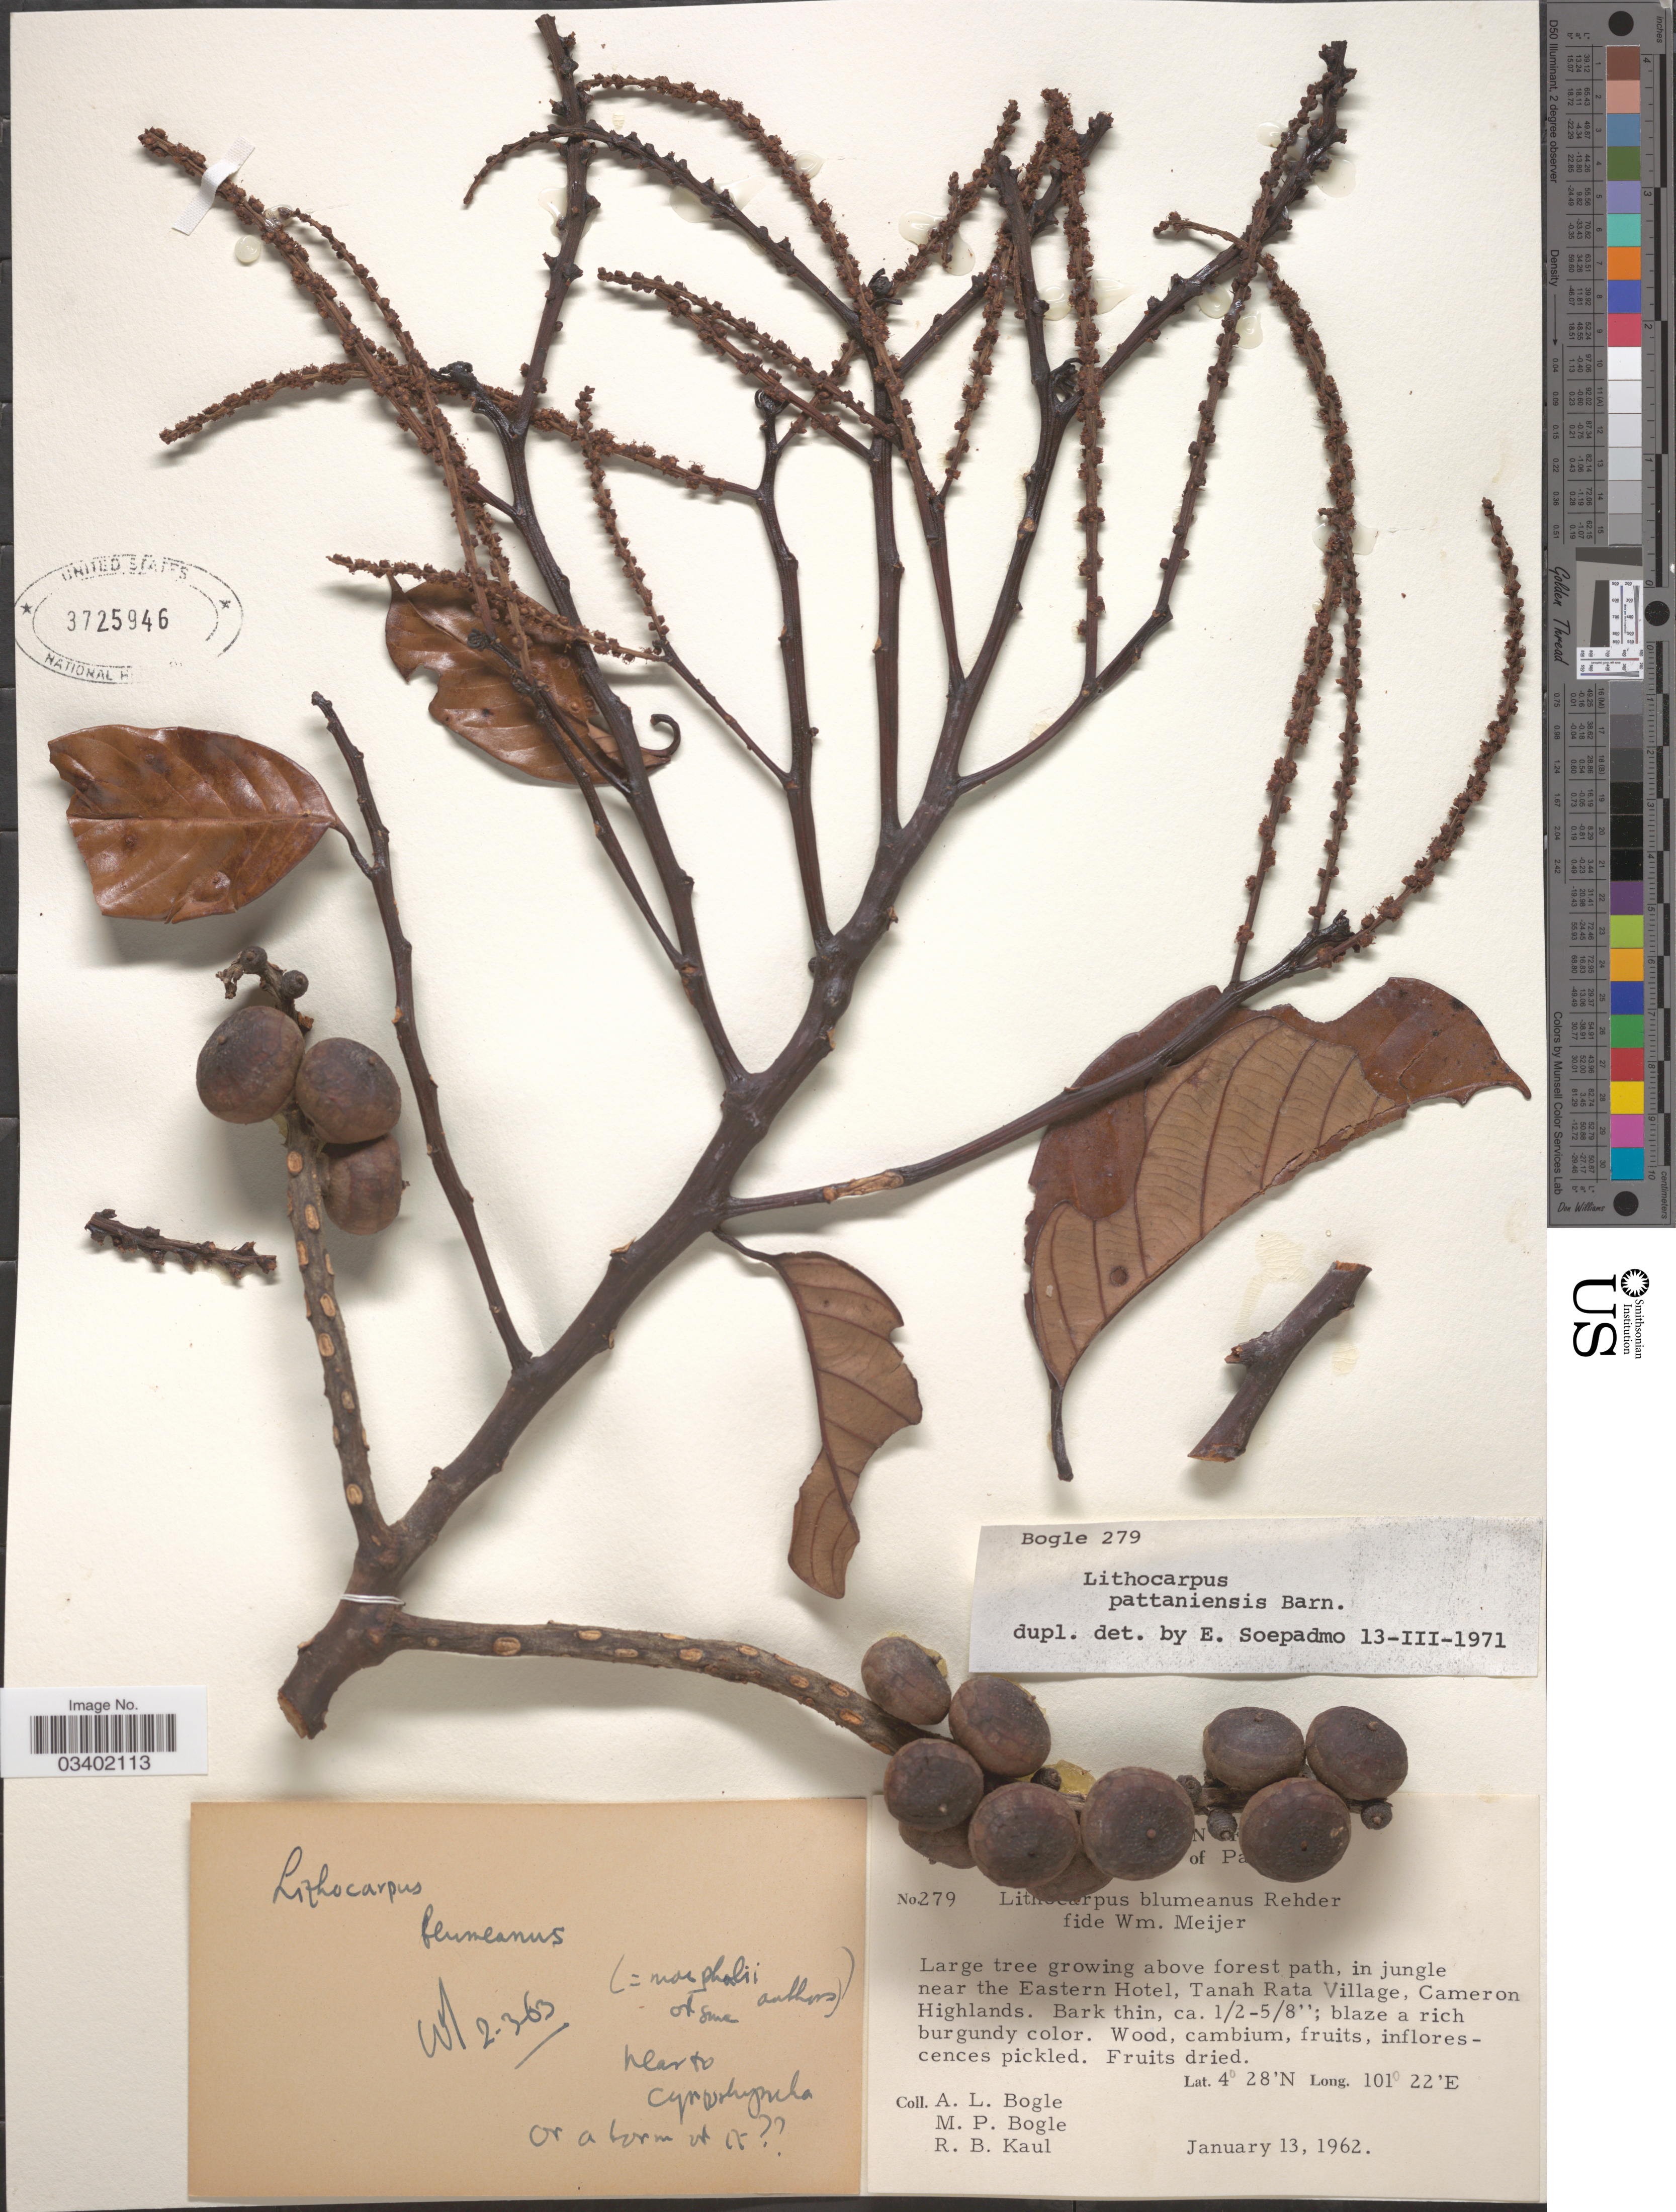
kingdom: Plantae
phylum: Tracheophyta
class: Magnoliopsida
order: Fagales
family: Betulaceae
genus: Betula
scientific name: Betula pattaniensis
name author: Barnett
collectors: Bogle, A.L., M. Bogle & R. Kaul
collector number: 279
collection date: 1962-01-13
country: Malaysia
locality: In jungle near the Eastern Hotel, Tanah Rata Village, Cameron Highlands.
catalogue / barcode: US 3725946